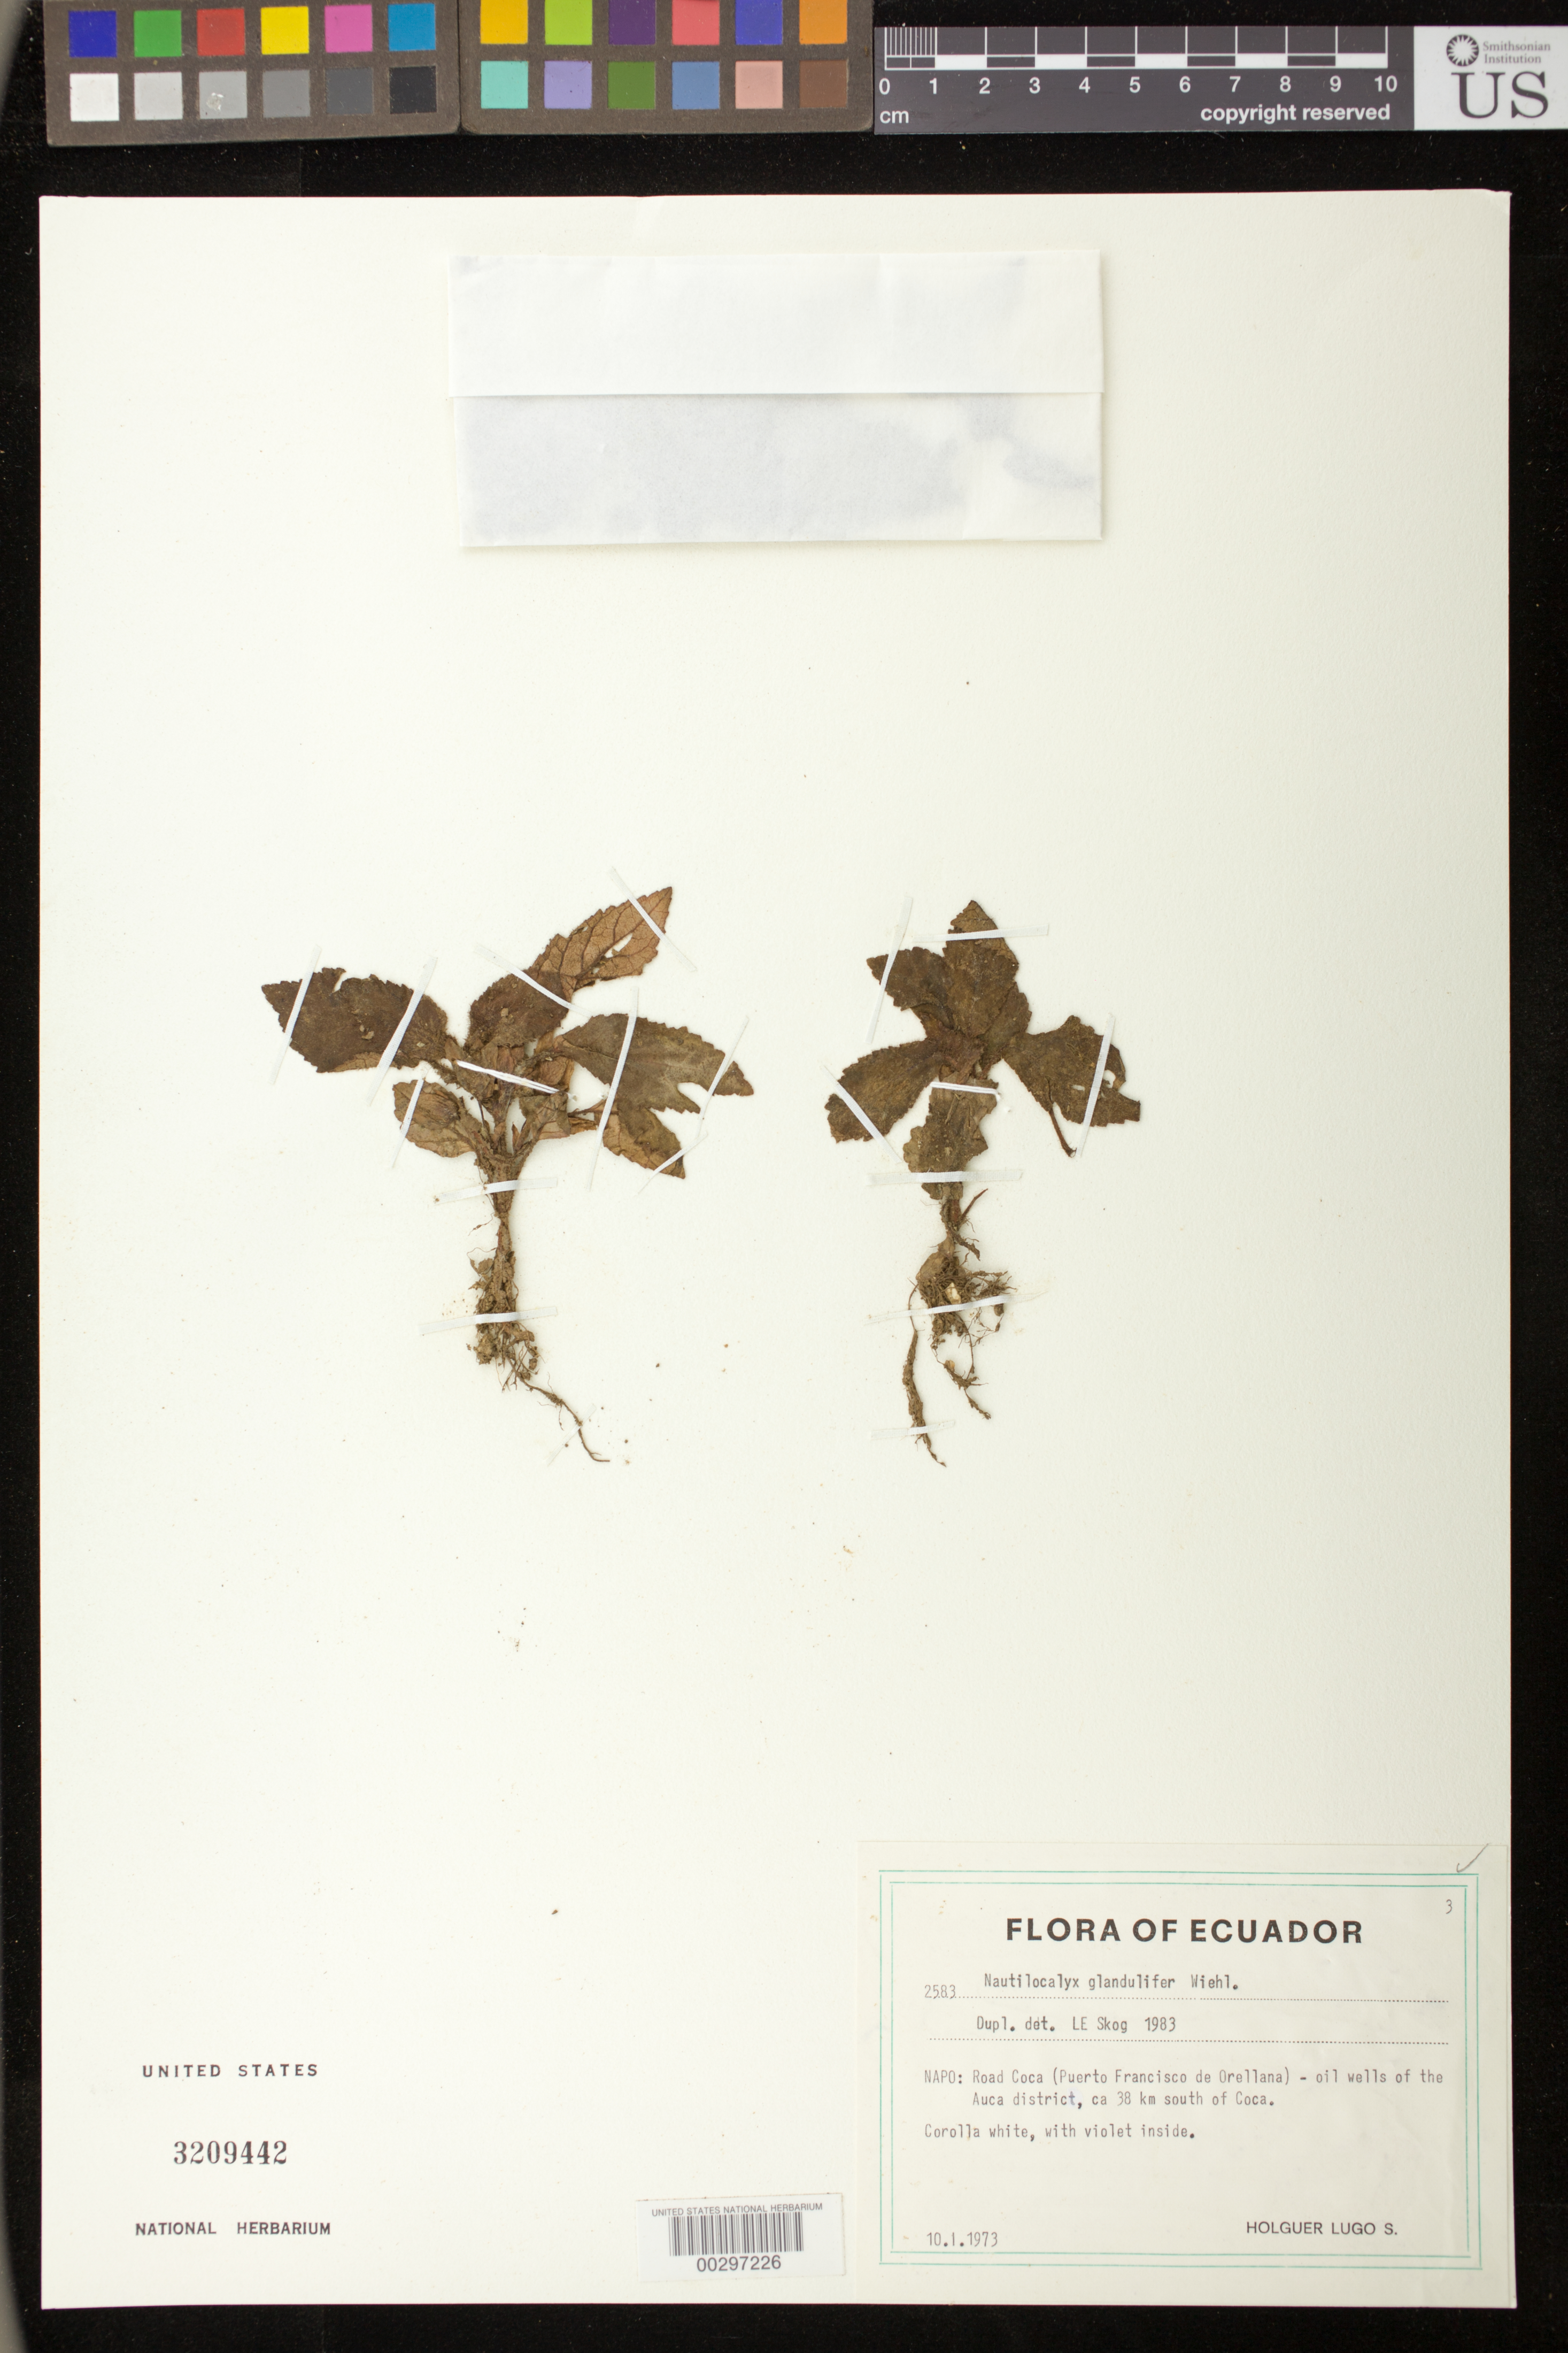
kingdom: Plantae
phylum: Tracheophyta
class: Magnoliopsida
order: Lamiales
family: Gesneriaceae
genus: Nautilocalyx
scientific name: Nautilocalyx glandulifer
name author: Wiehler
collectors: H. Lugo S.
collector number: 2583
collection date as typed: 10 Jan 1973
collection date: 1973-01-10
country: Ecuador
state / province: Napo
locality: Coca, Puerto Francisco de Orellana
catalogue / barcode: US 3209442